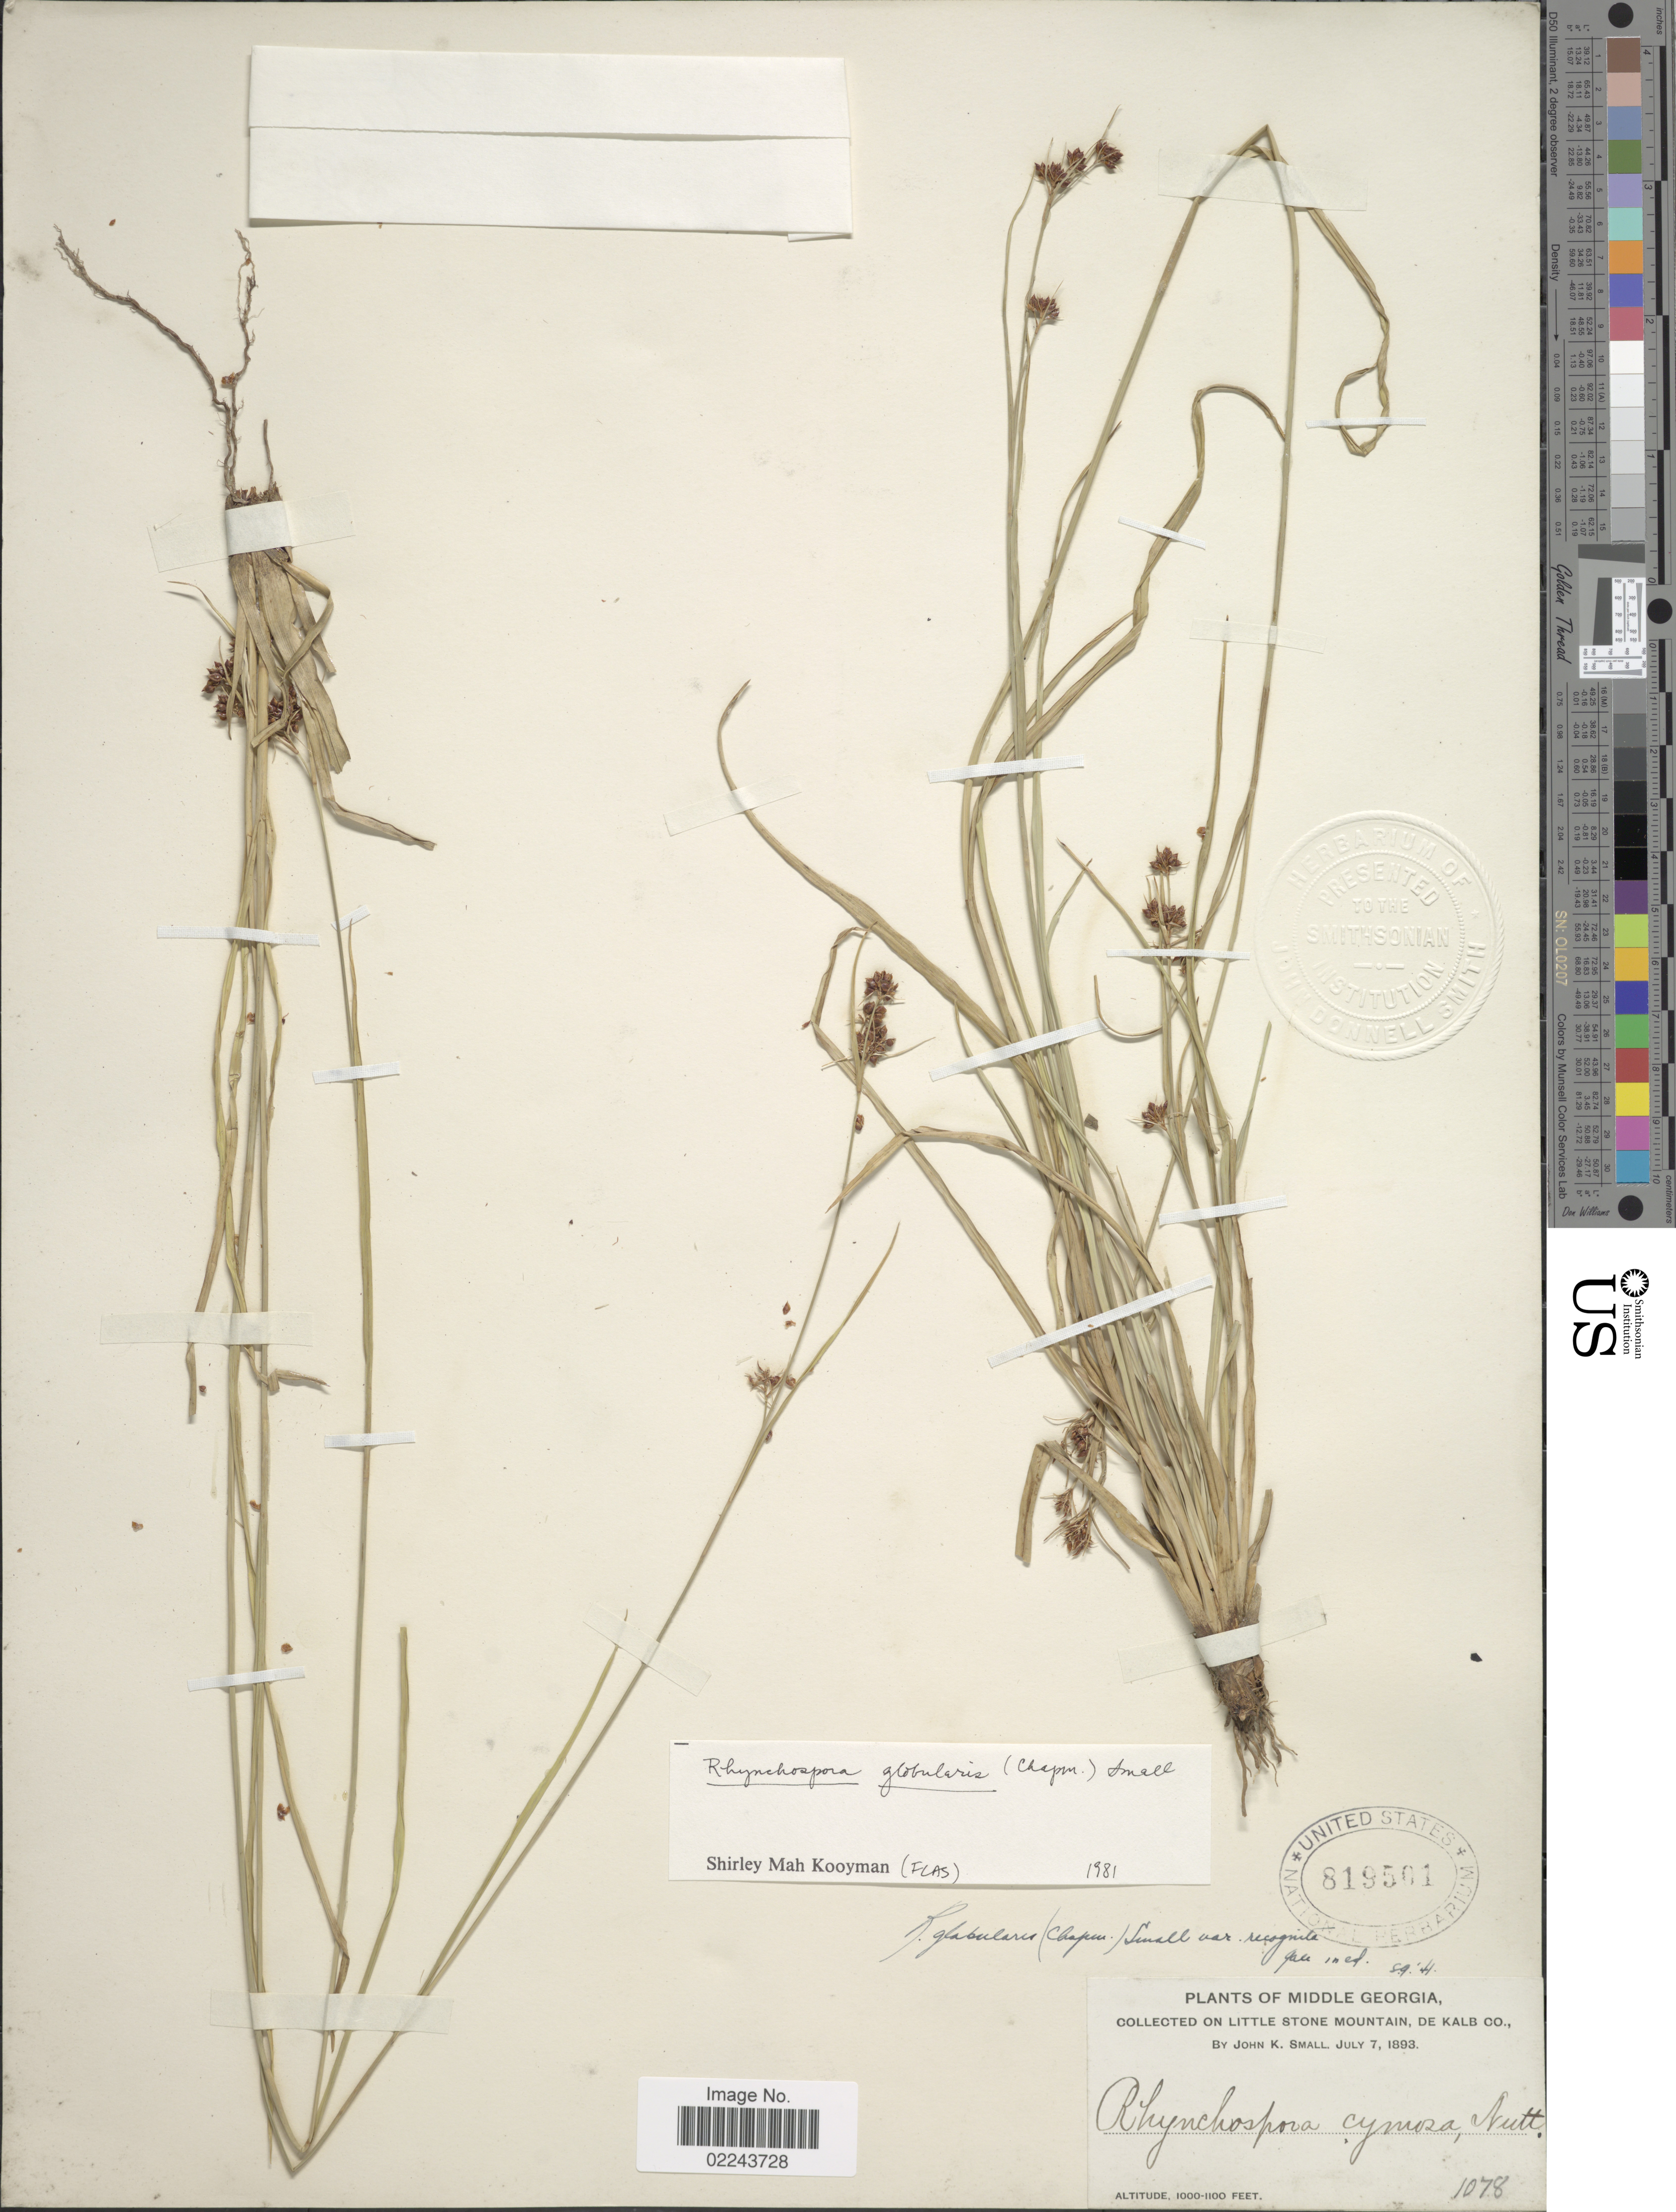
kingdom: Plantae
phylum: Tracheophyta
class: Liliopsida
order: Poales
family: Cyperaceae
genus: Rhynchospora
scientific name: Rhynchospora globularis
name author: (Chapm.) Small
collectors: J. K. Small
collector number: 1078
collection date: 1893-07-07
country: United States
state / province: Georgia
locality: Middle Georgia, Little Stone Mountain, De Kalb Co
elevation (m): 305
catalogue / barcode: US 819501